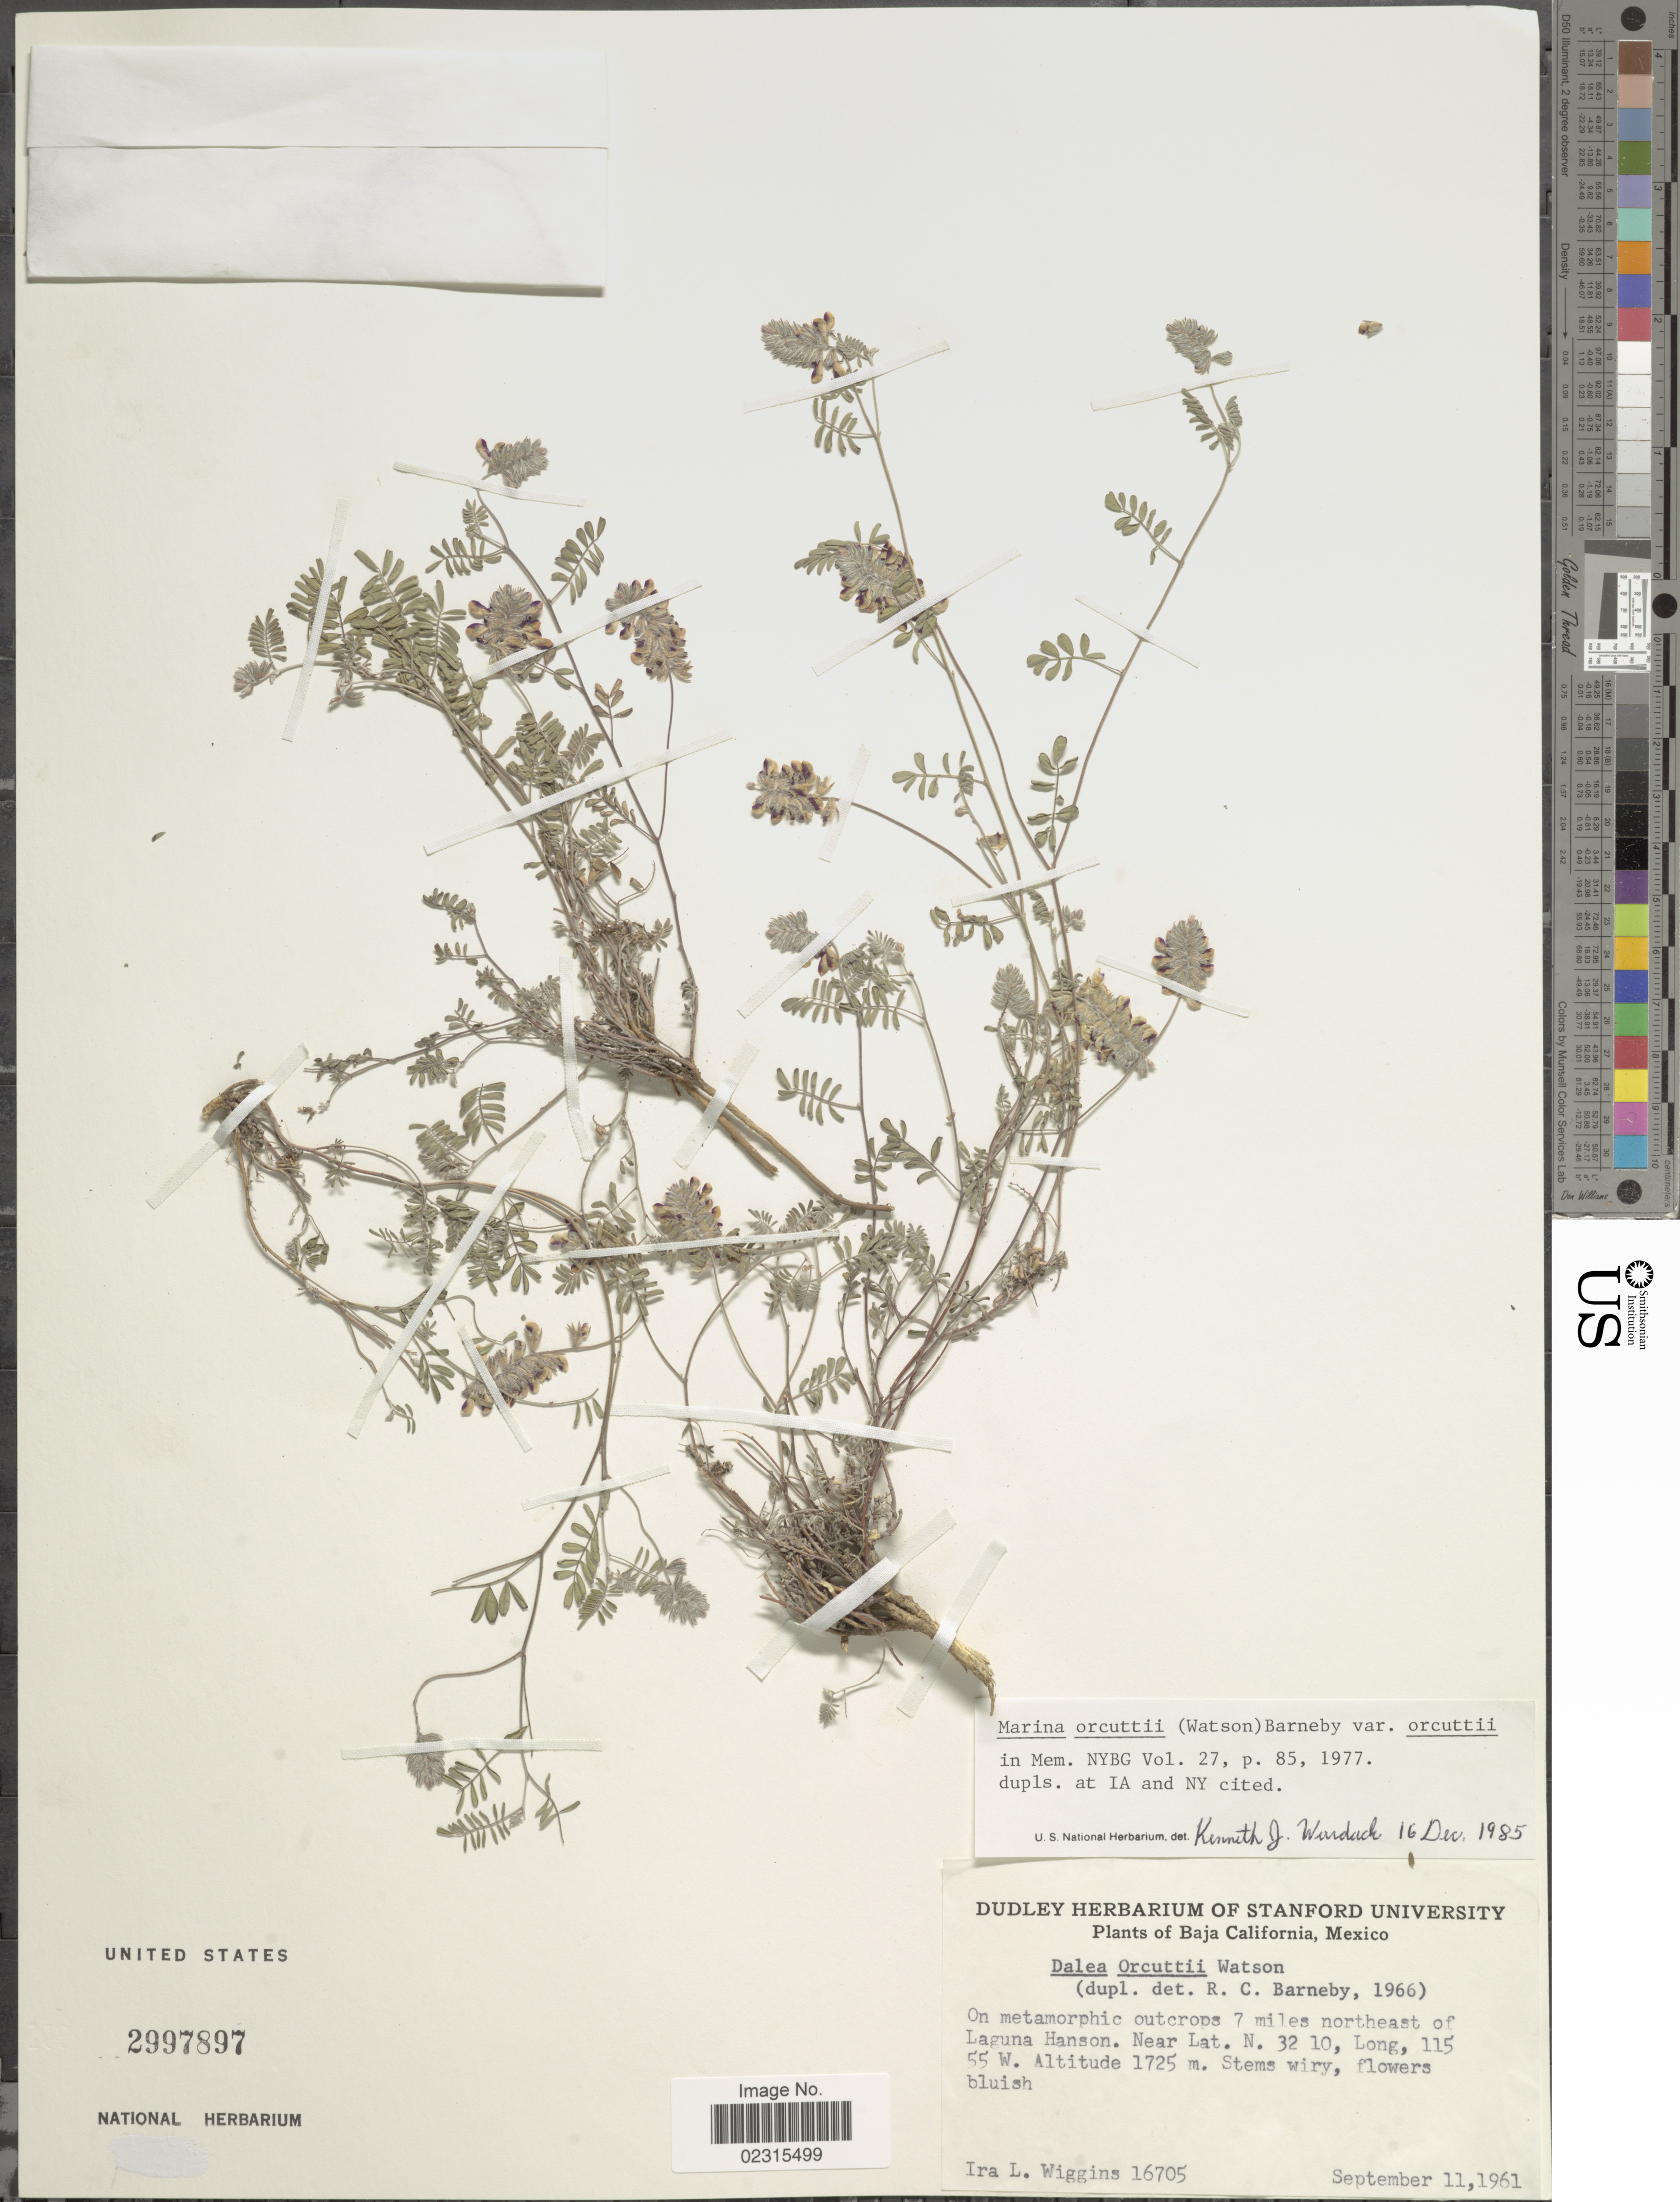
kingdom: Plantae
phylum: Tracheophyta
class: Magnoliopsida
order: Fabales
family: Fabaceae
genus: Marina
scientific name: Marina orcuttii var. orcuttii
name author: (S. Watson) Barneby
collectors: A. Ruth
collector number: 203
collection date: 1912-05-23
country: United States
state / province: District of Columbia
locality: District of Columbia and vicinity. Washington D.C. Cultivated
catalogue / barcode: US 641813